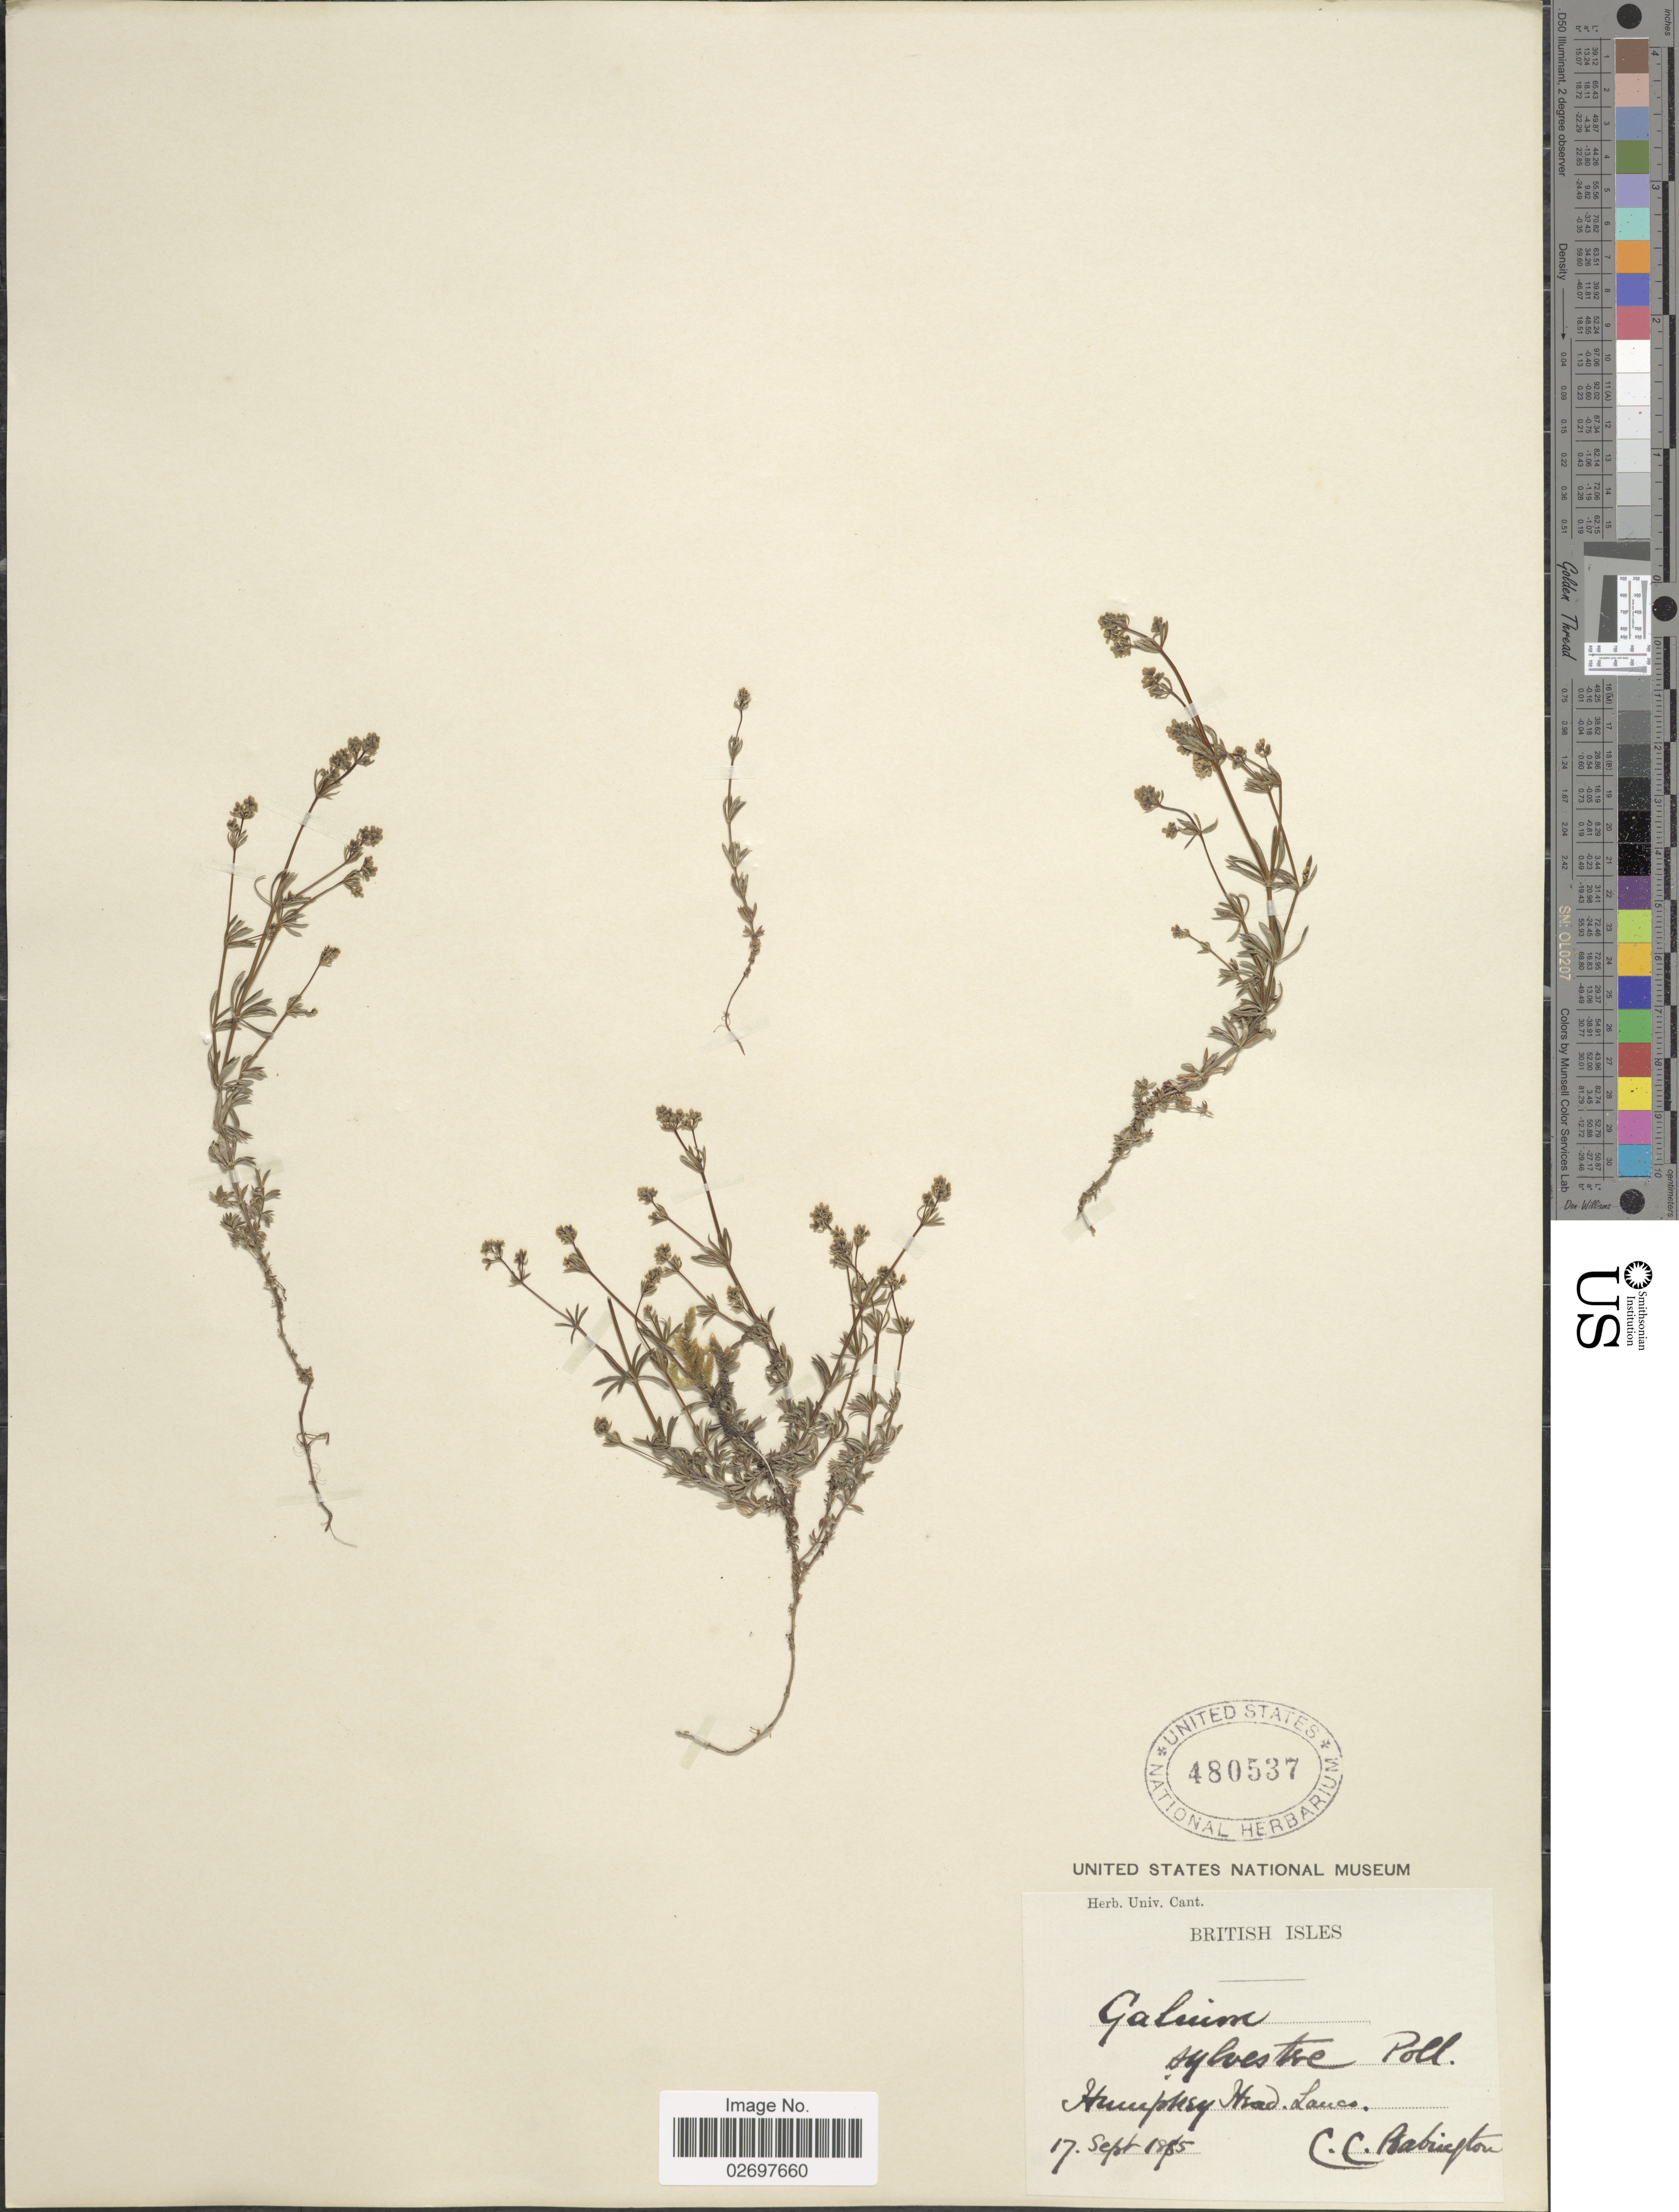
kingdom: Plantae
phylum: Tracheophyta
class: Magnoliopsida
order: Gentianales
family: Rubiaceae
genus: Galium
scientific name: Galium sylvestre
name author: Scop.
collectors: C. Babington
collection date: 1885-09-17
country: United Kingdom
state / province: England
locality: British Isles, Humphrey Head, Lauco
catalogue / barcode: US 480537